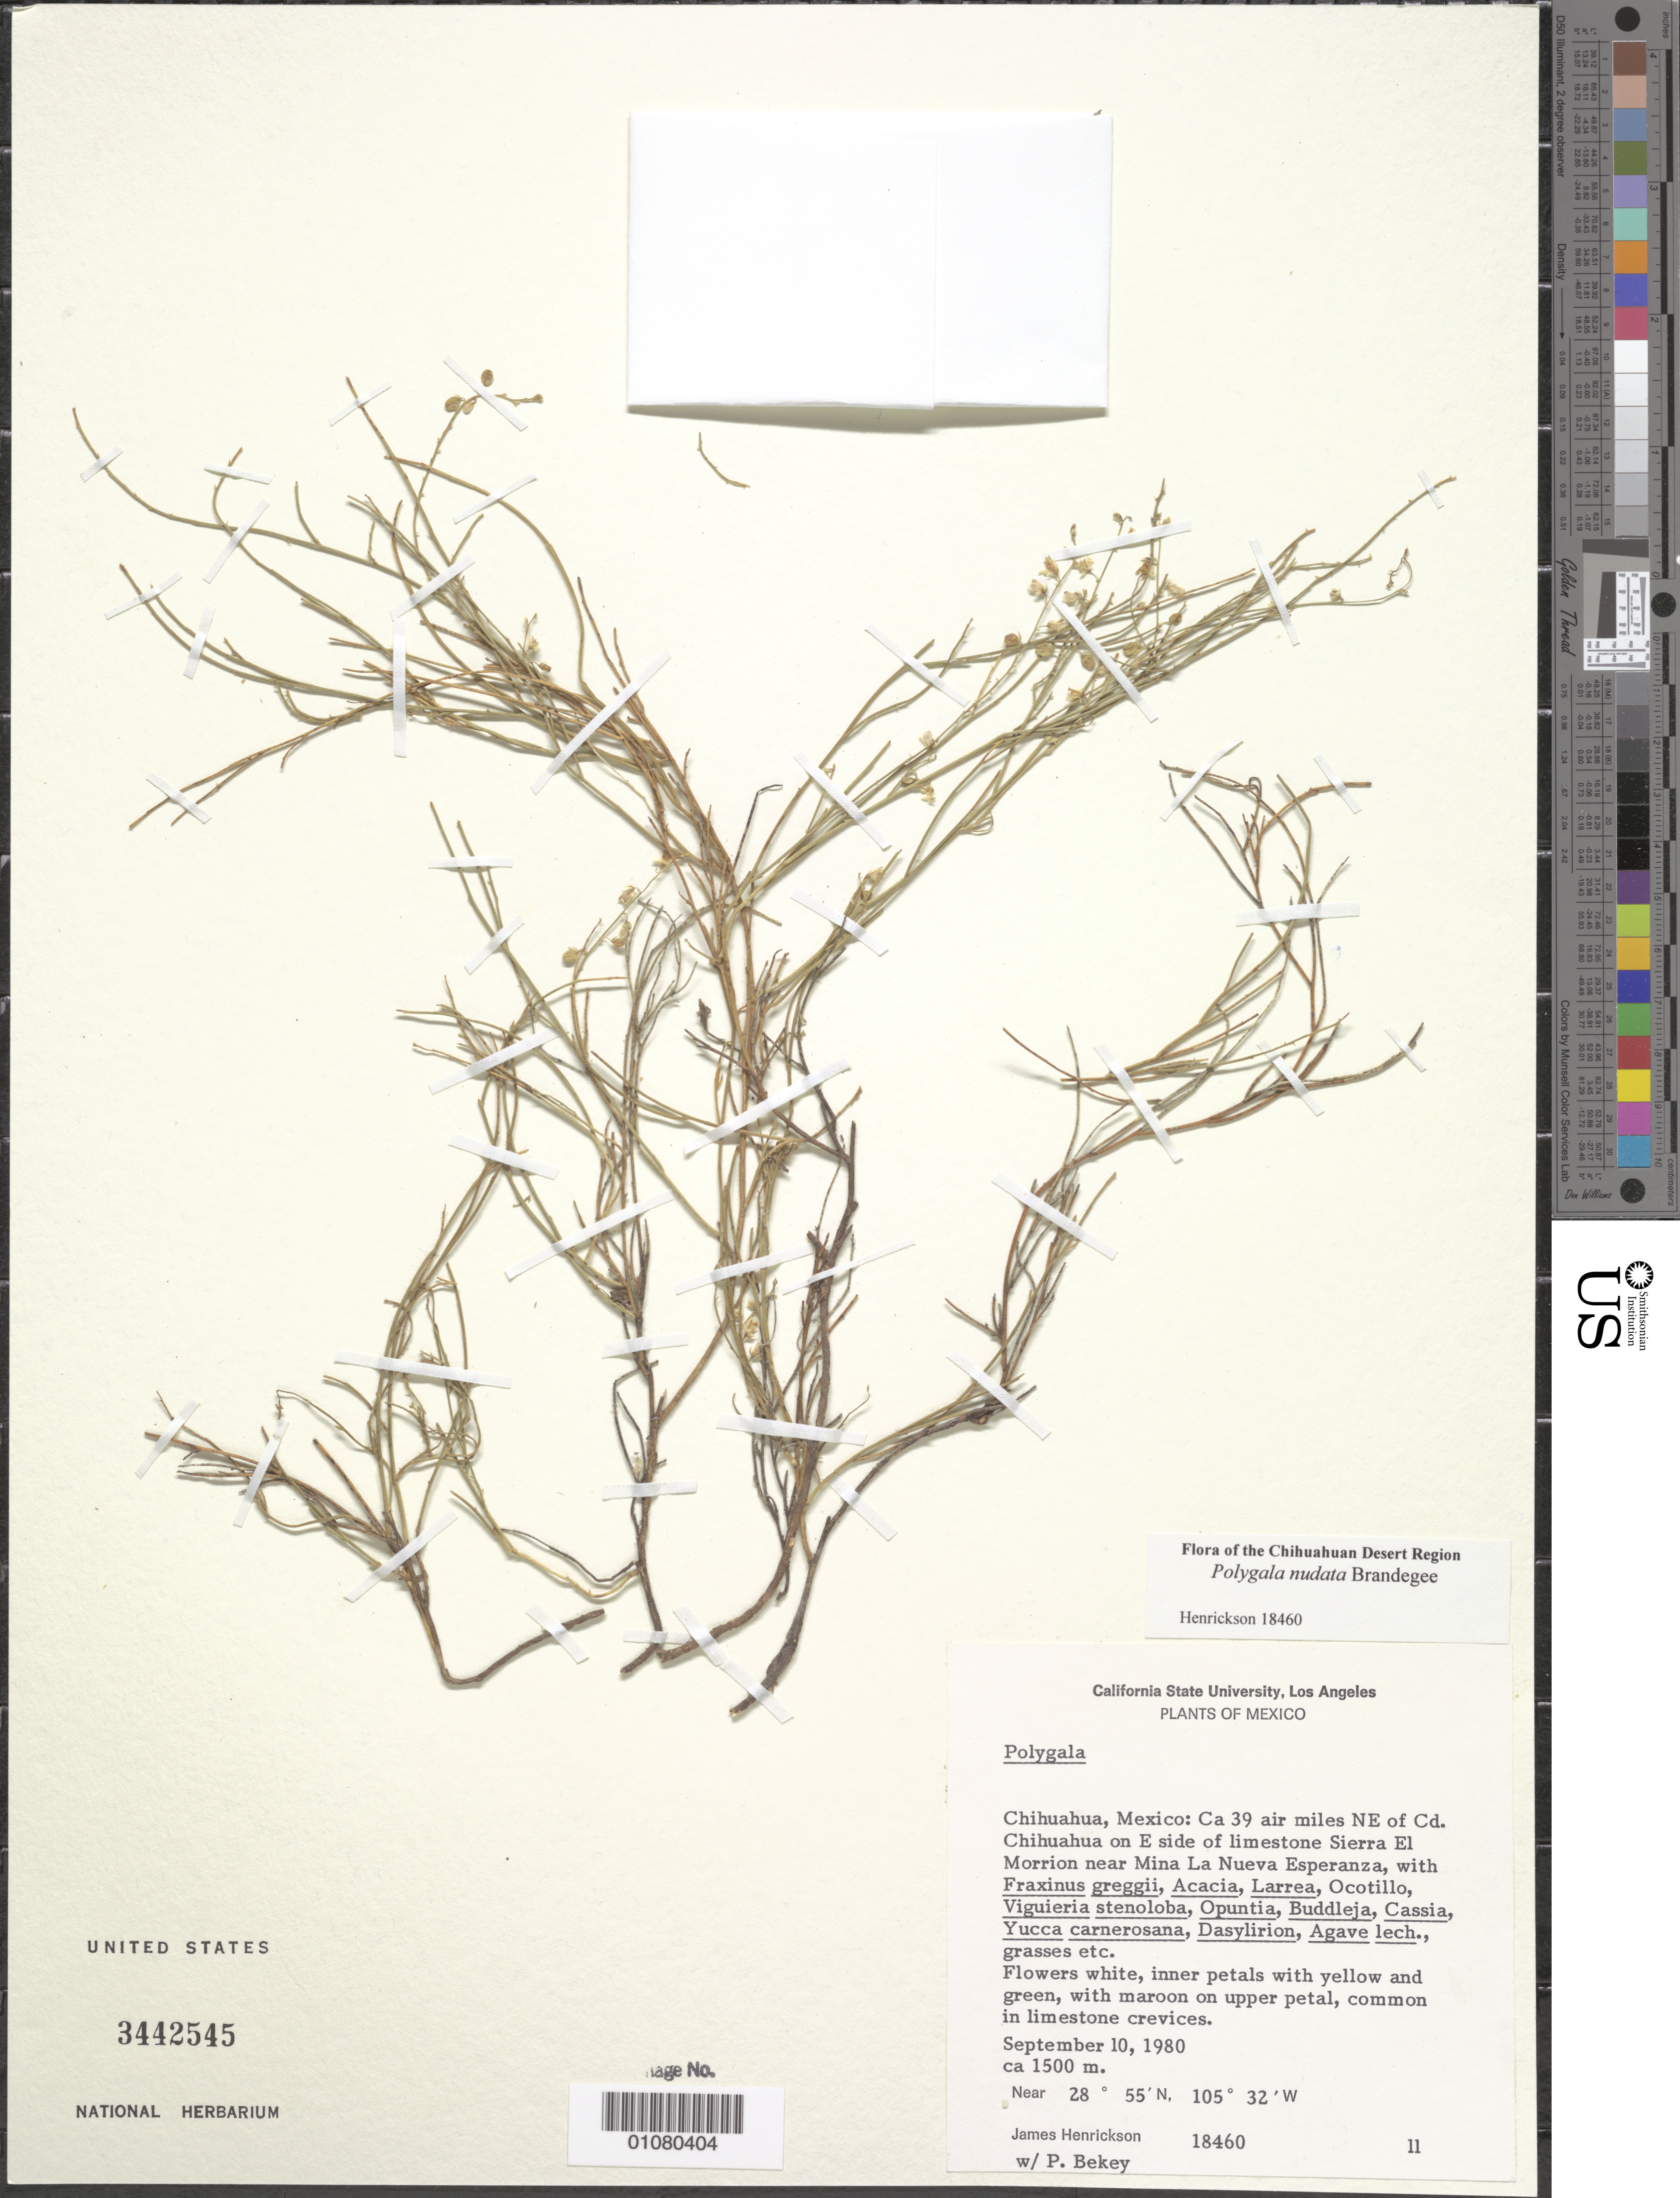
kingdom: Plantae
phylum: Tracheophyta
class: Magnoliopsida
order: Fabales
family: Polygalaceae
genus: Rhinotropis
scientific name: Rhinotropis nudata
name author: (K. Brandegee) J.R. Abbott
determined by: Strong, Mark T., (BOT), Smithsonian Institution - National Museum of Natural History (UNITED STATES)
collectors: J. S. Henrickson & Bekey, P.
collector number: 18460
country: Mexico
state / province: Chihuahua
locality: NE of Cd. Chihuahua on E side of limeston Sierra El Morrion near Mina La Nueva Esperanza.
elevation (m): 1500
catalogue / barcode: US 3442545